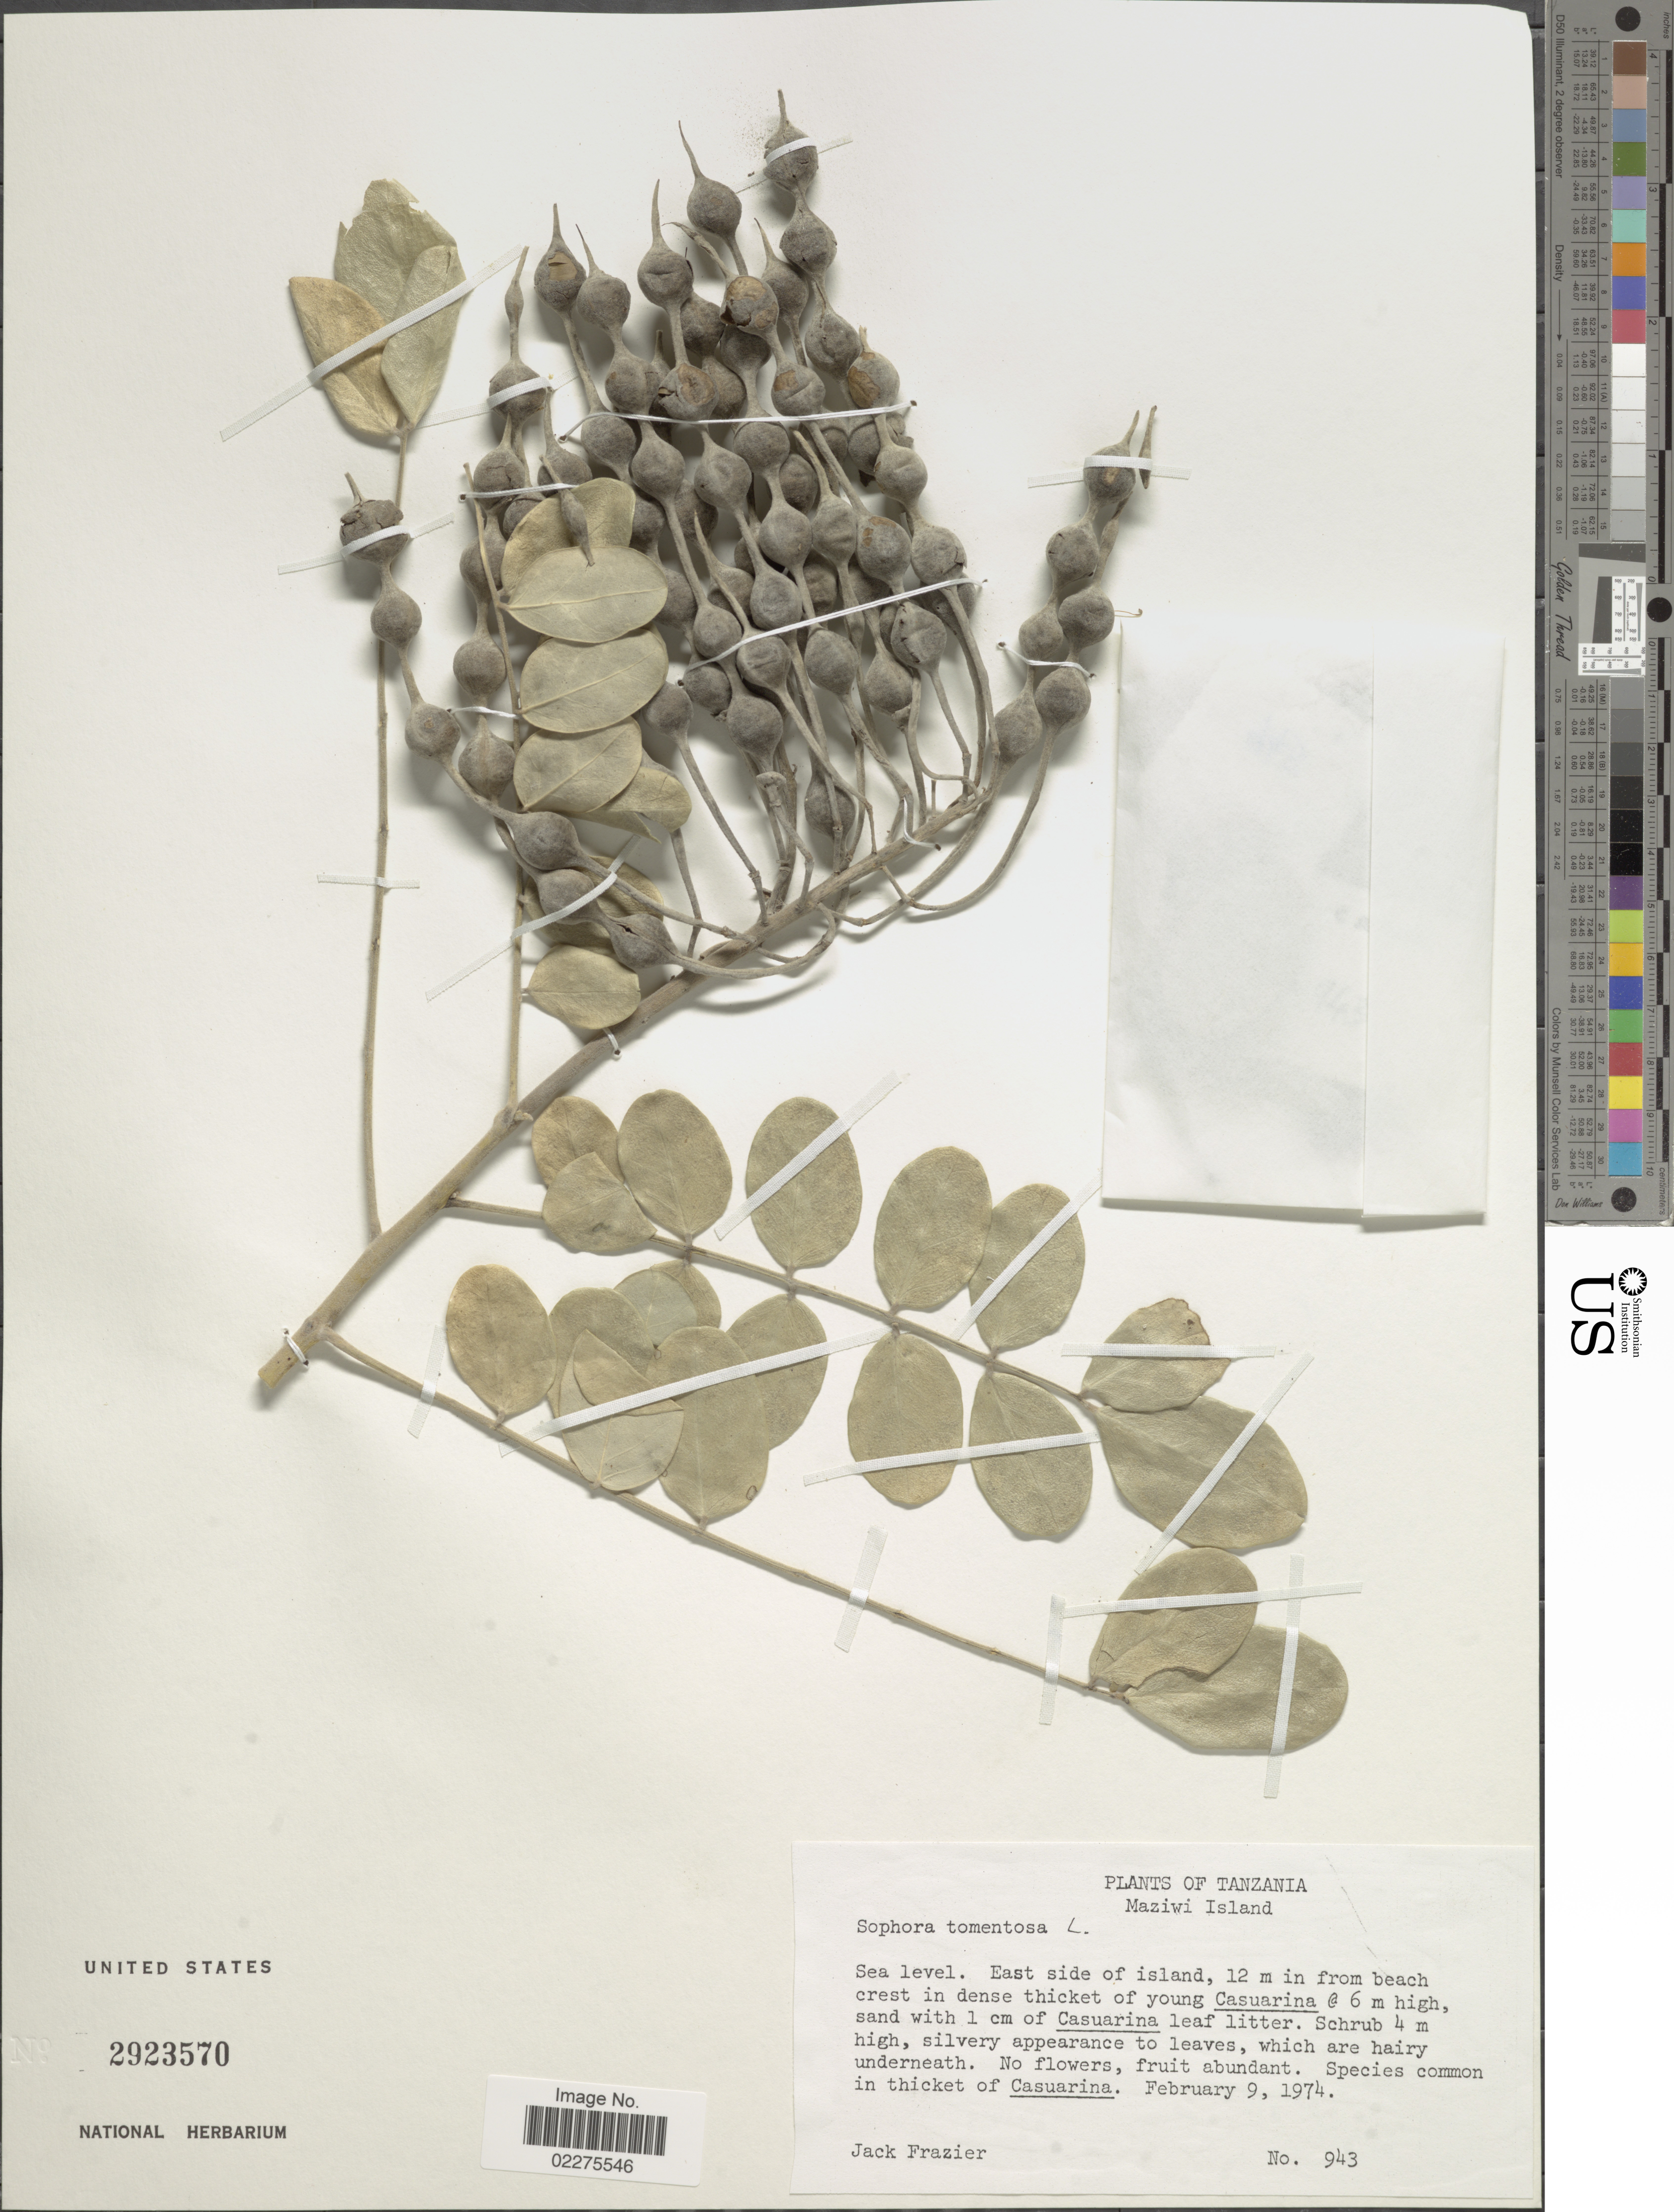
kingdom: Plantae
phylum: Tracheophyta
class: Magnoliopsida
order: Fabales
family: Fabaceae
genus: Sophora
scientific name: Sophora tomentosa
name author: L.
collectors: J. Frazier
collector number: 943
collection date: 1974-02-09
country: Tanzania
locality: Maziwi Island. East side of island, 12 m in from beach crest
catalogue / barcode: US 2923570